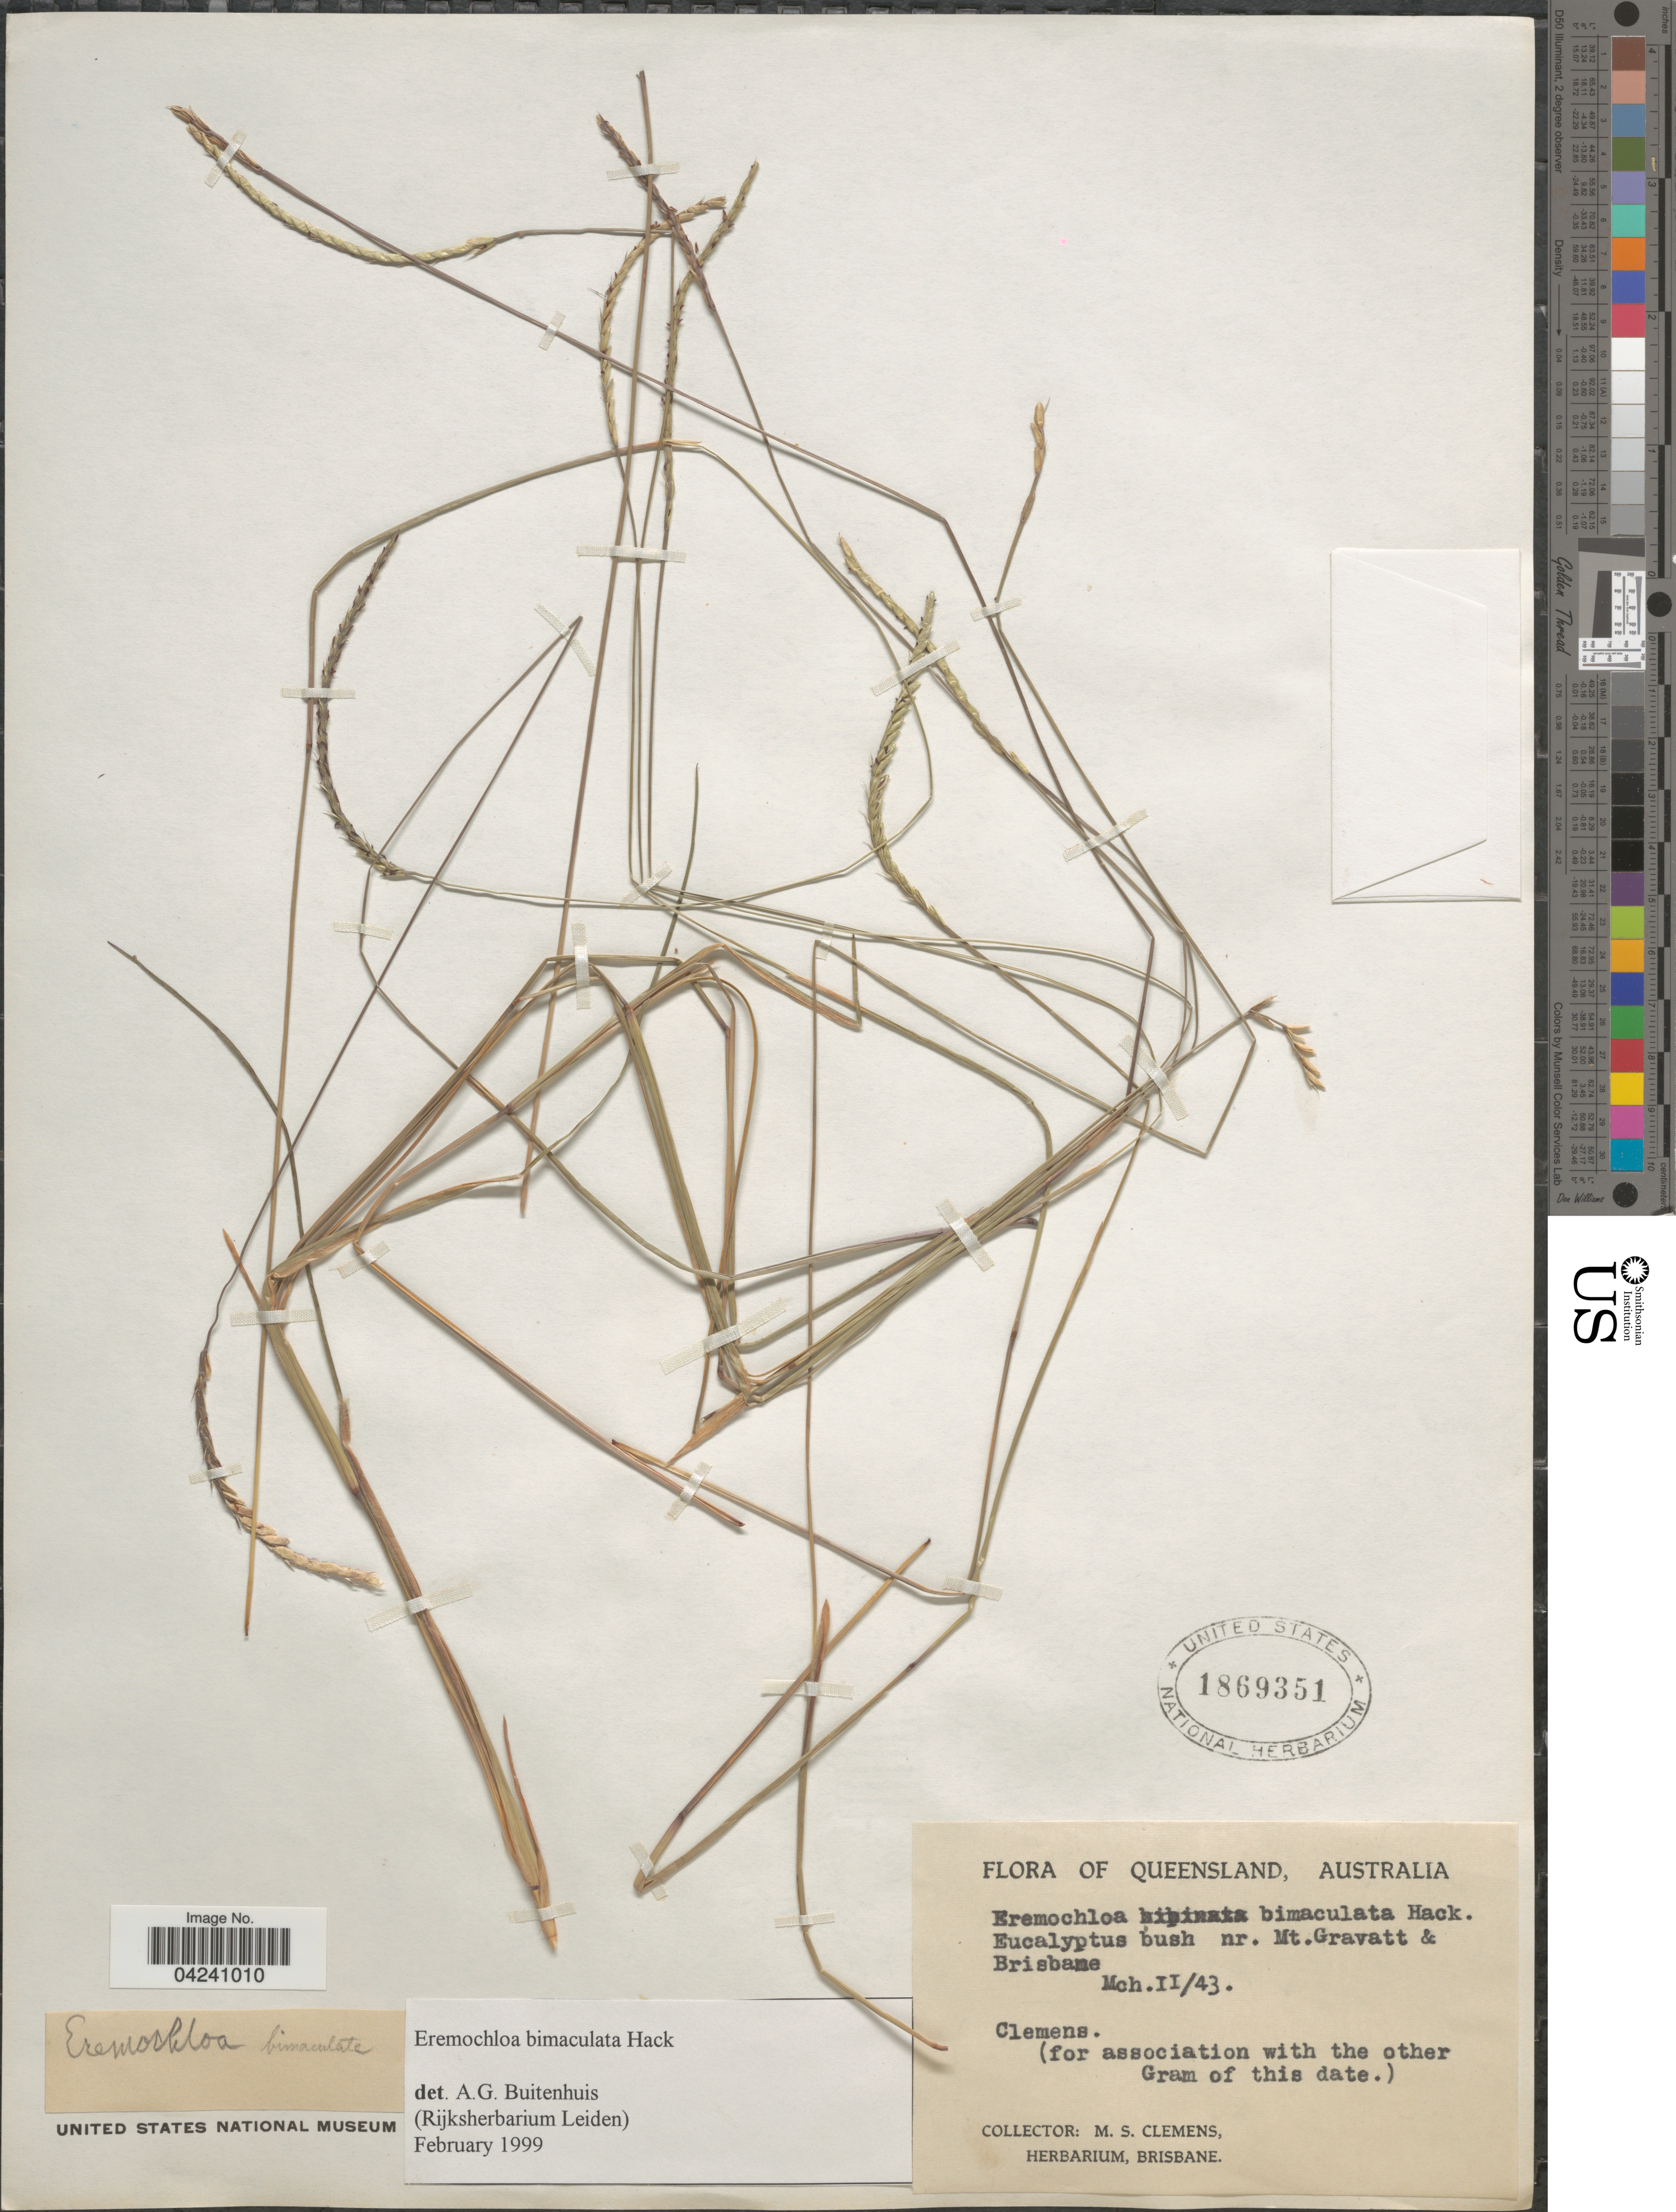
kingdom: Plantae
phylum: Tracheophyta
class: Liliopsida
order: Poales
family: Poaceae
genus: Eremochloa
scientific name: Eremochloa bimaculata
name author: Hack.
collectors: M. S. Clemens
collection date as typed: Transcribed d/m/y: /11/43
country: Australia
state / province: Queensland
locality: Nr. Mt. Gravatt & Brisbane.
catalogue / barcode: US 1869351